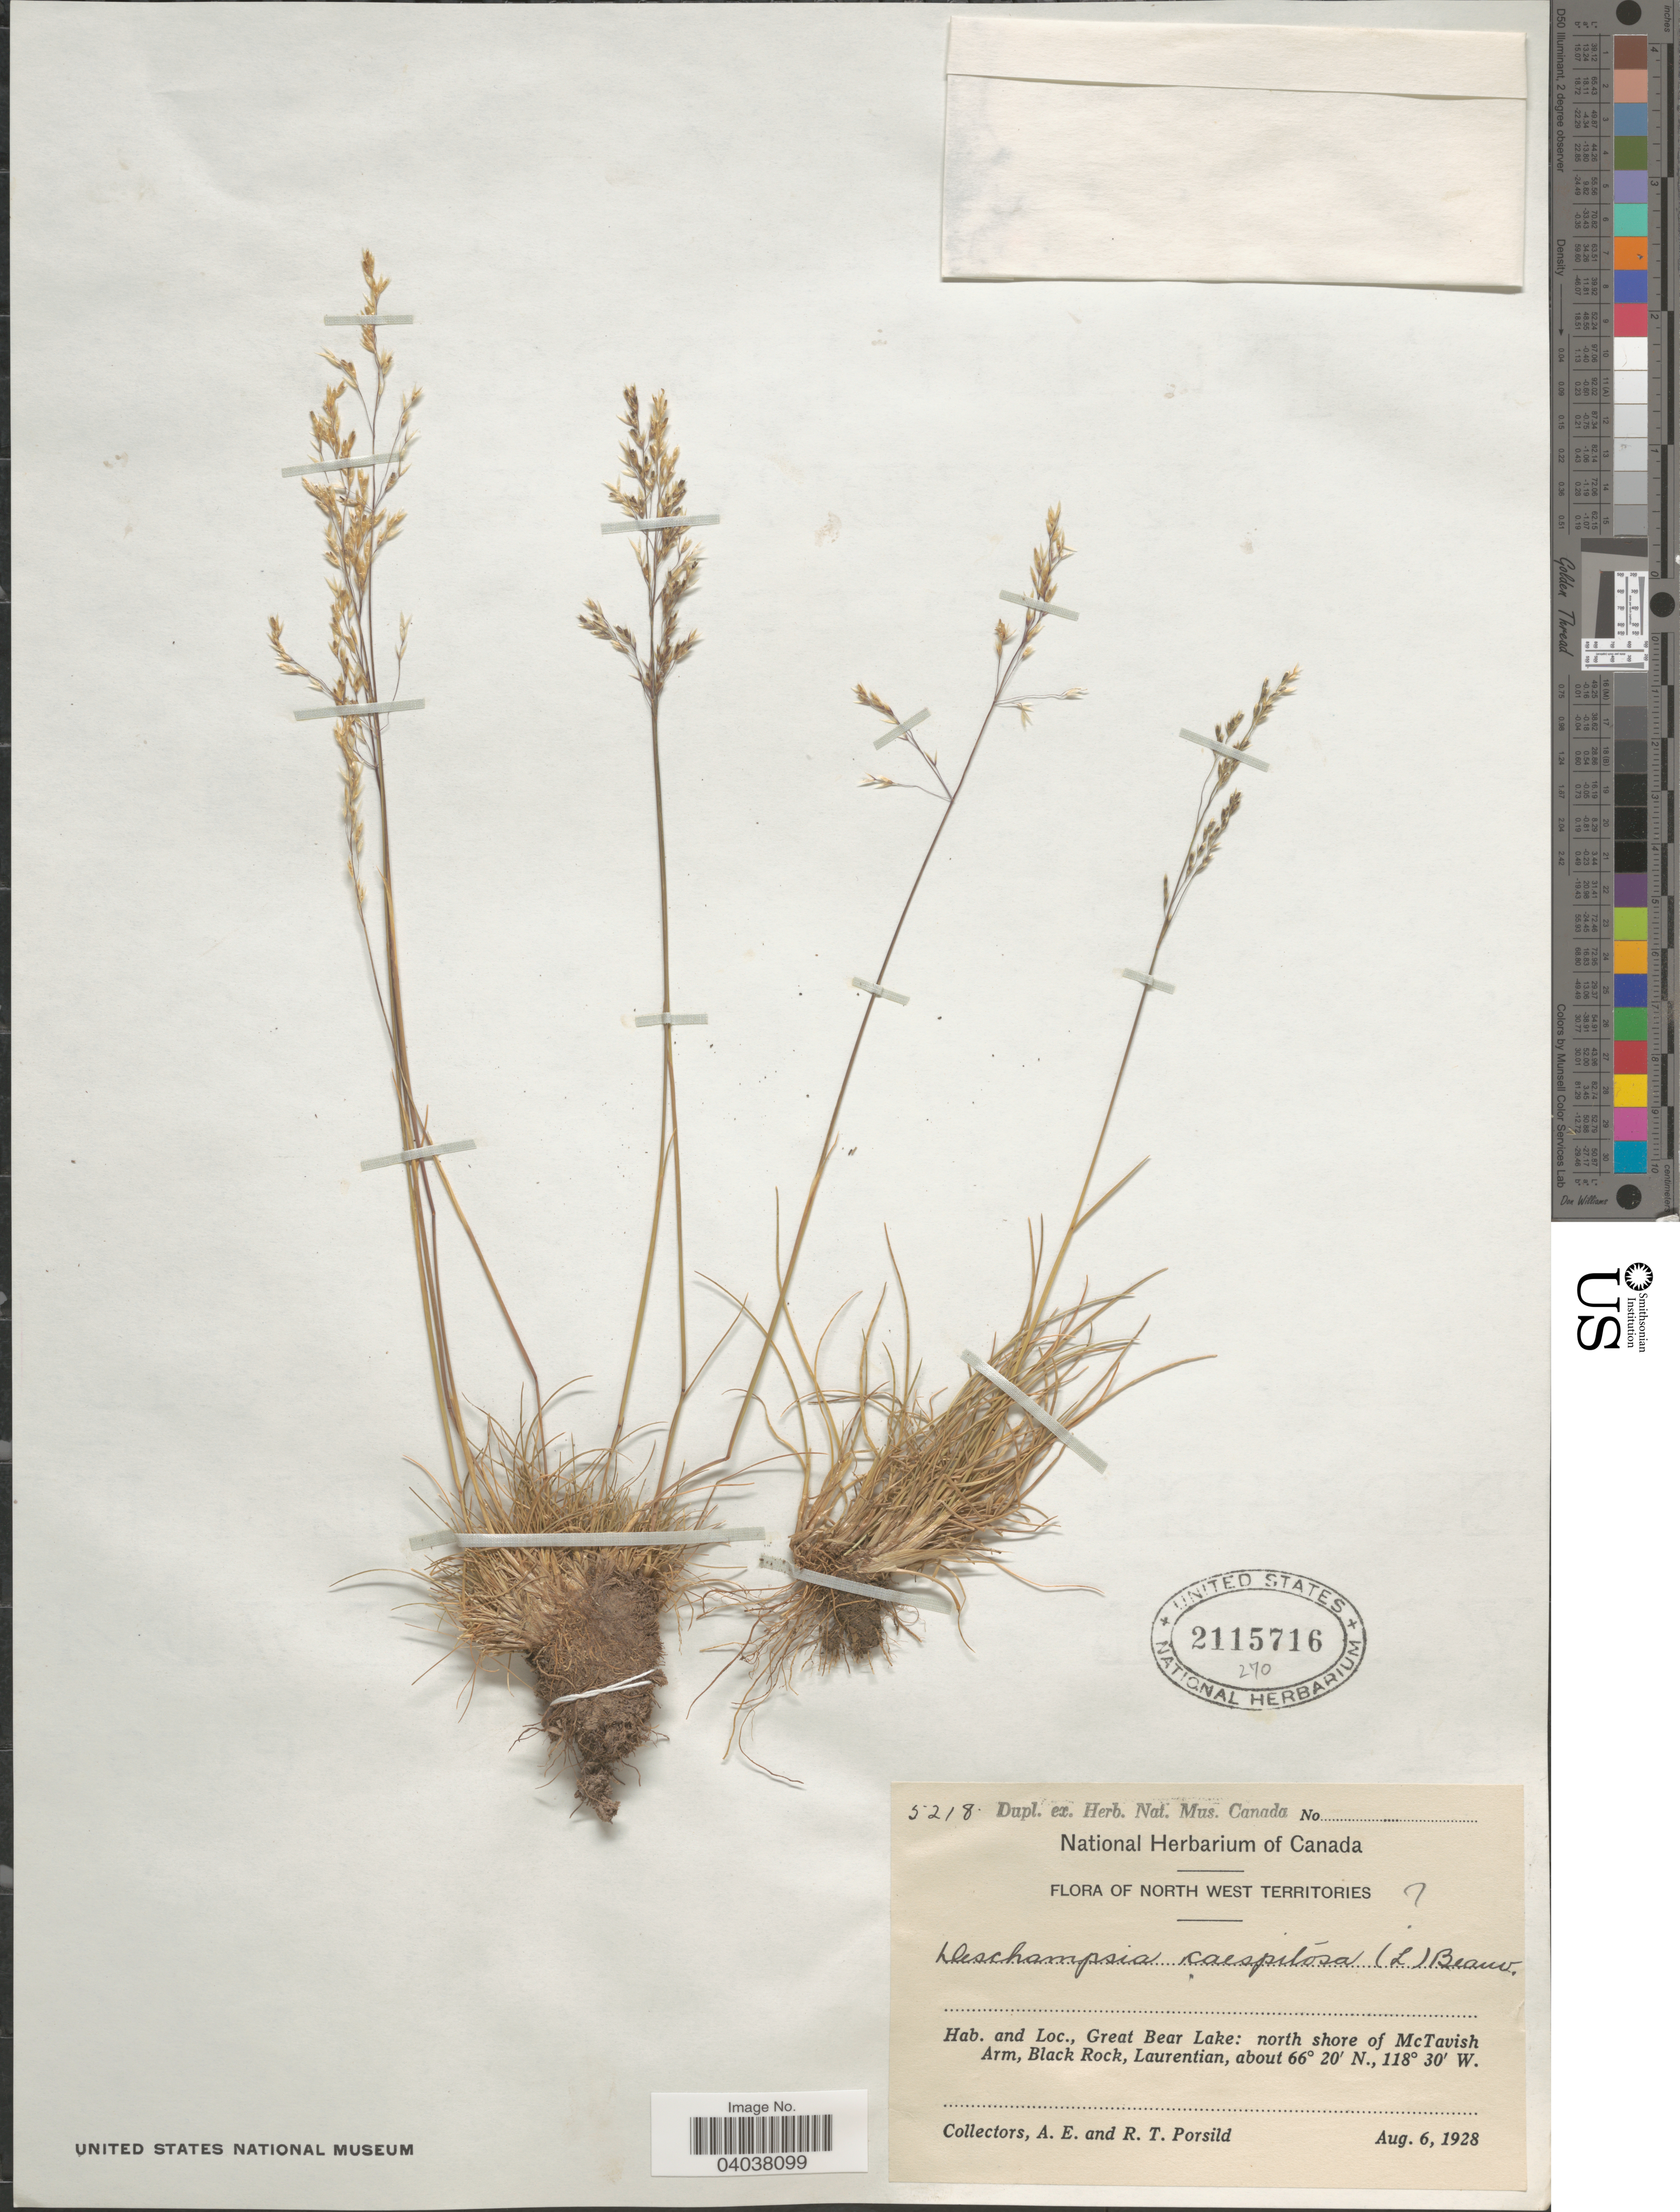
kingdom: Plantae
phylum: Tracheophyta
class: Liliopsida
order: Poales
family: Poaceae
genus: Deschampsia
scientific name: Deschampsia cespitosa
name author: (L.) P. Beauv.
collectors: A. E. Porsild & R. T. Porsild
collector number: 5218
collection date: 1928-08-06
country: Canada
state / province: Northwest Territories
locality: Great Bear Lake: north shore of McTavish Arm, Black Rock, Laurentian.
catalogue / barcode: US 2115716